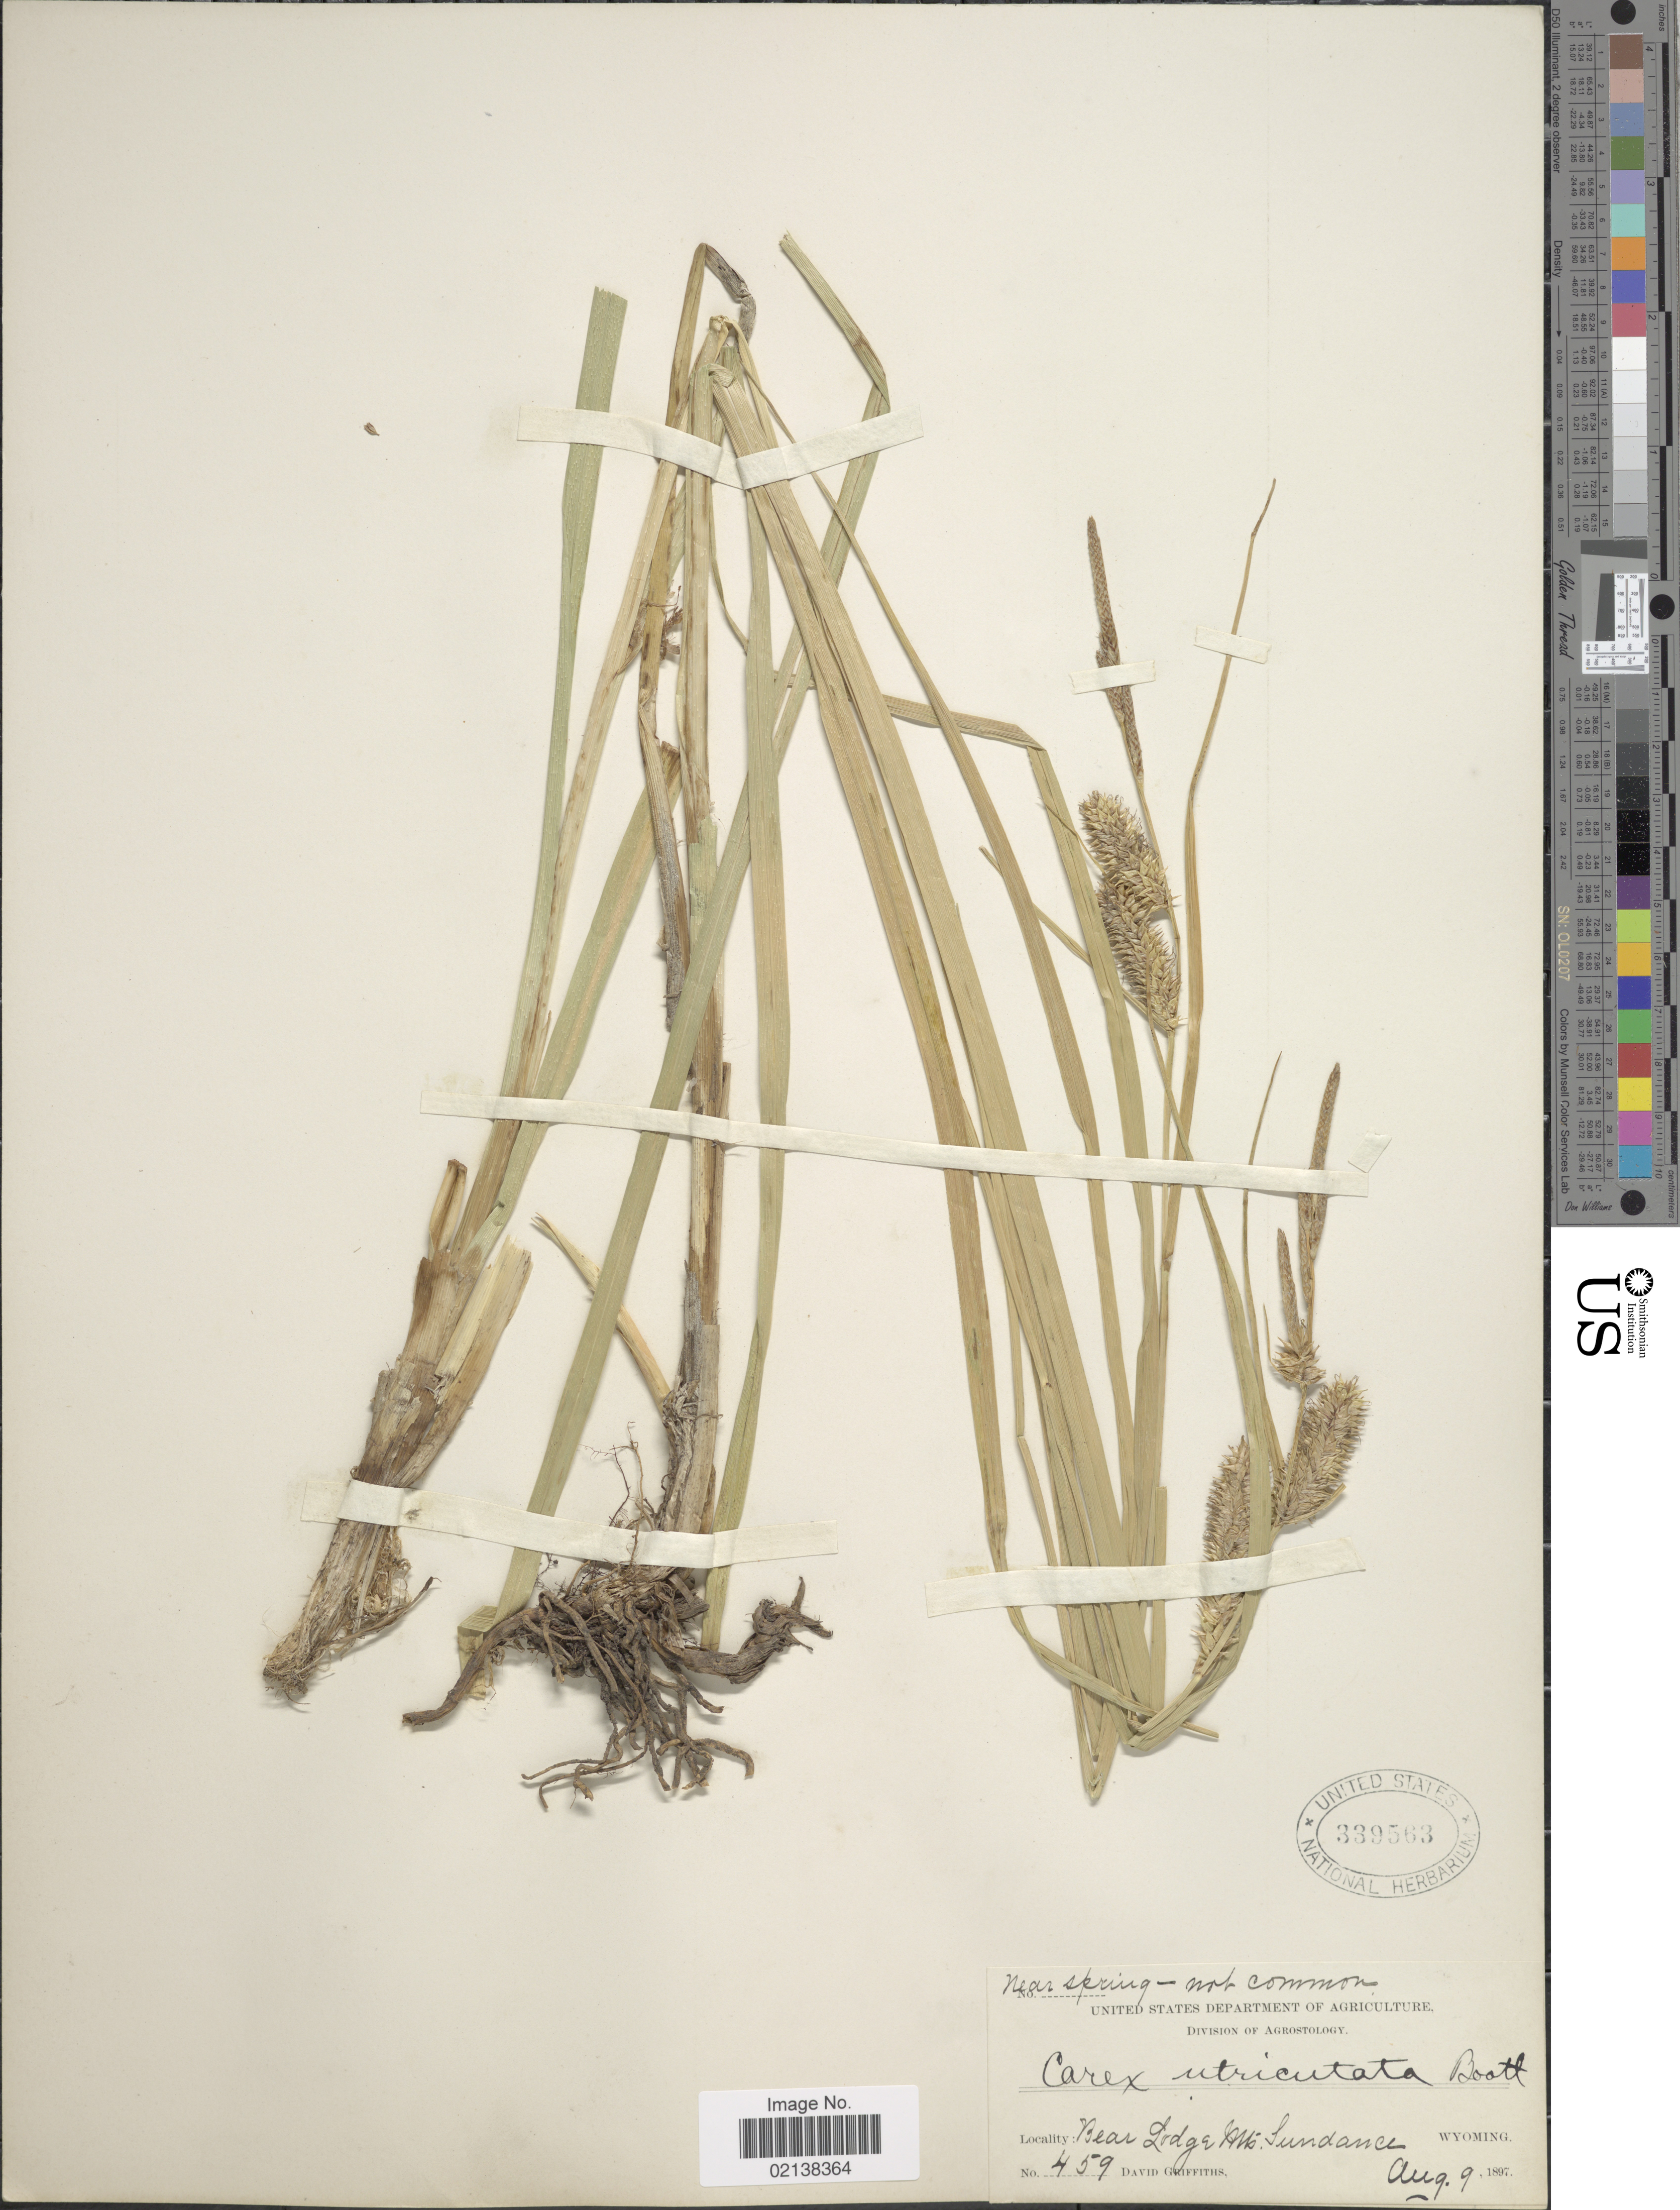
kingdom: Plantae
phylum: Tracheophyta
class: Liliopsida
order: Poales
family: Cyperaceae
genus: Carex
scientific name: Carex utriculata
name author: Boott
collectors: D. Griffiths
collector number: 459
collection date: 1897-08-09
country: United States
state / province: Wyoming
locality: Bear Lodge Mts. Sundance, near spring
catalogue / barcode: US 339563